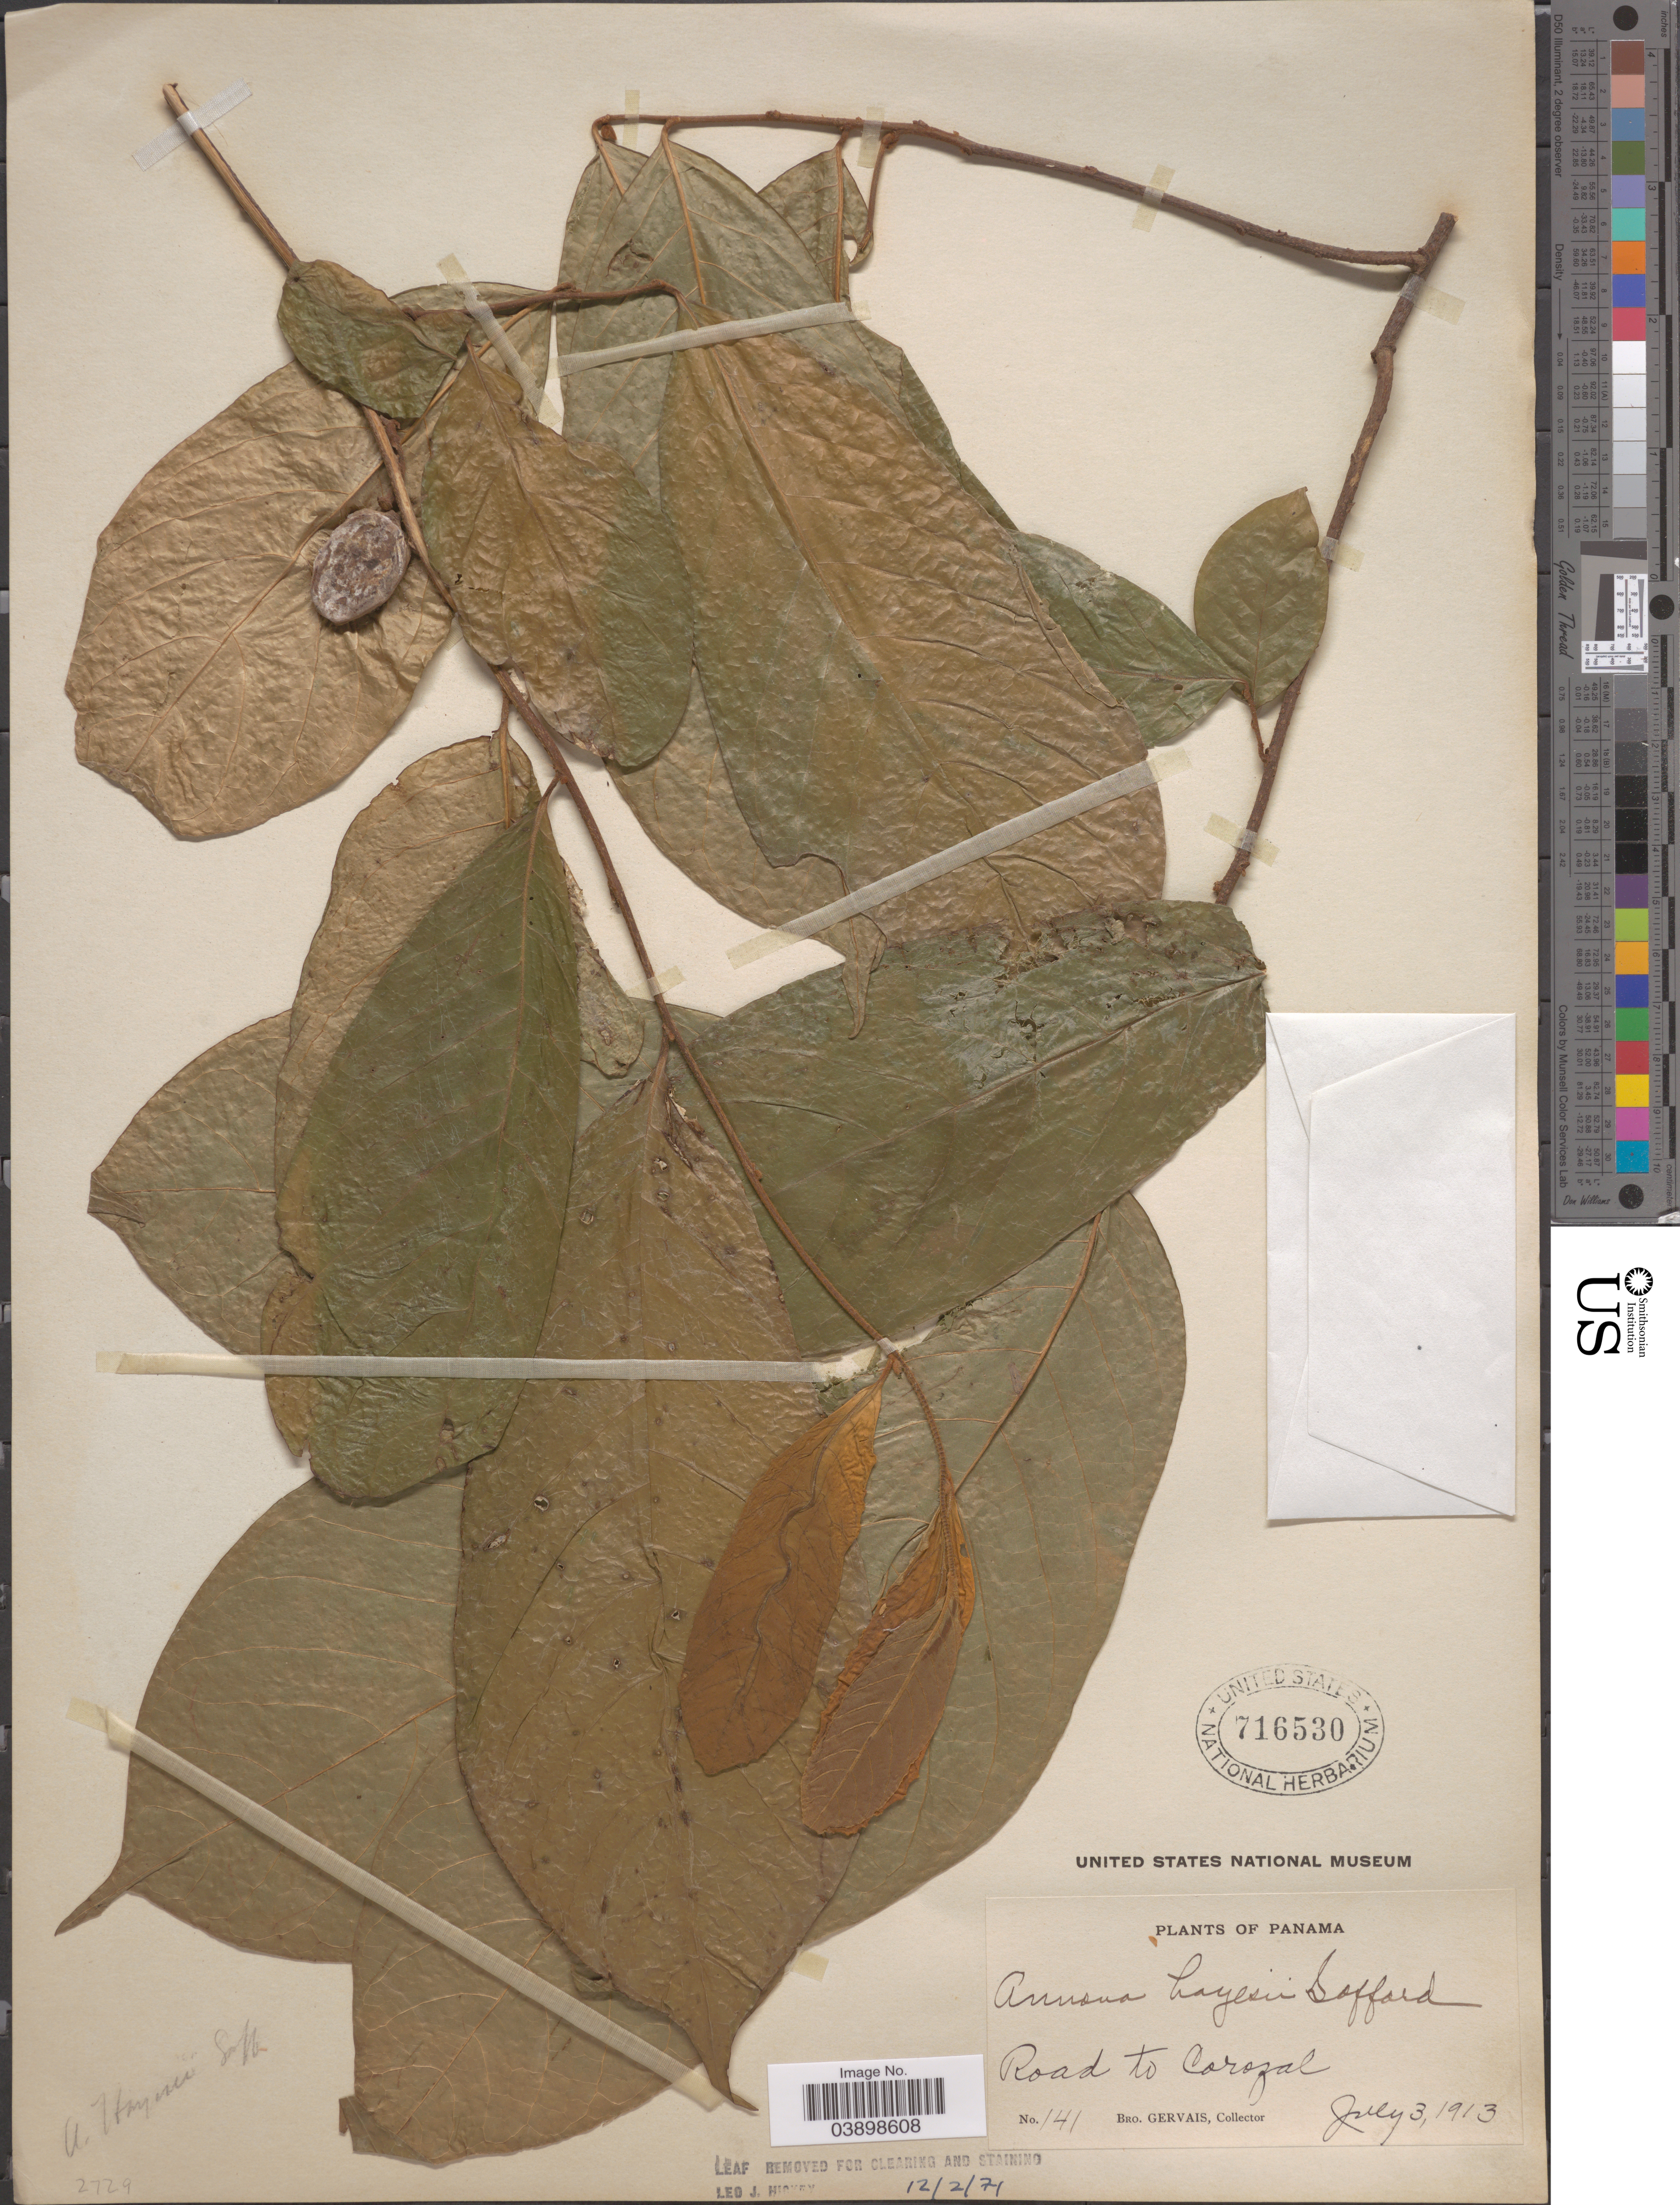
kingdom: Plantae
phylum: Tracheophyta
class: Magnoliopsida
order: Magnoliales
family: Annonaceae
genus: Annona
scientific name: Annona hayesii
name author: Saff. in Standl.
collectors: B. Gervais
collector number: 141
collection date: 1913-07-03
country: Panama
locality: Road to Corozal.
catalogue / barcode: US 716530